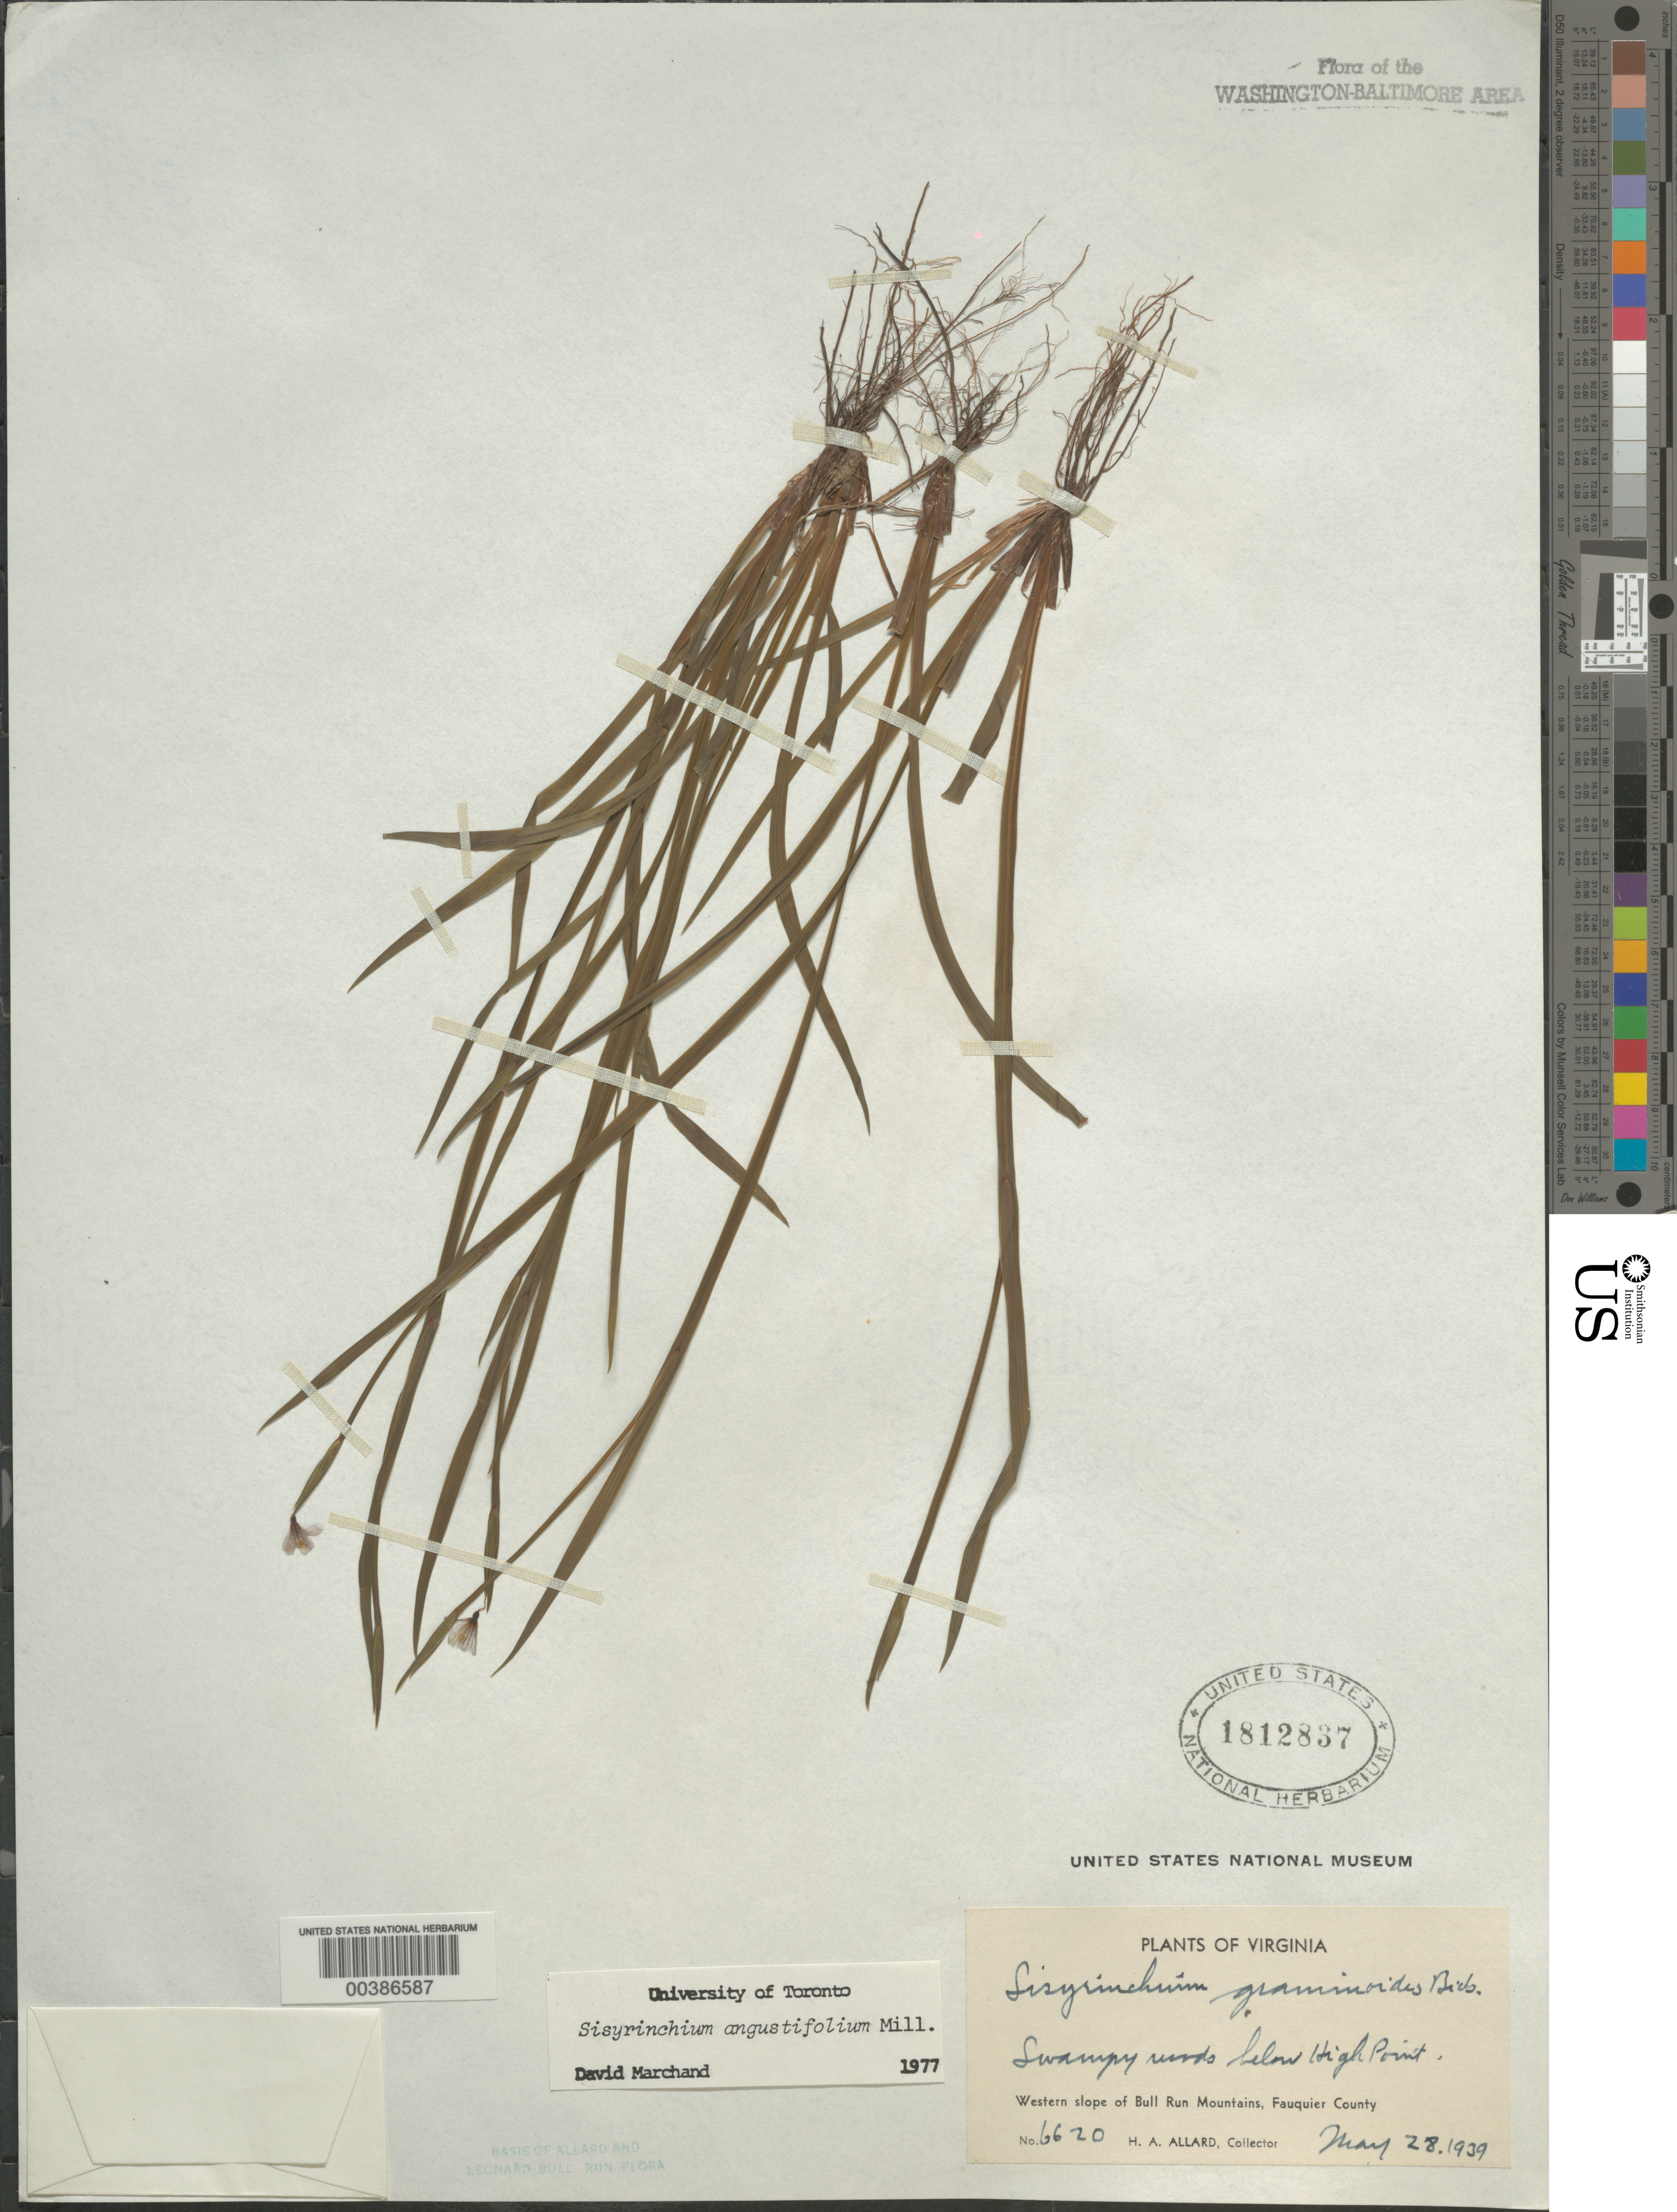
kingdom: Plantae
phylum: Tracheophyta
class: Liliopsida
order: Asparagales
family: Iridaceae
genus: Sisyrinchium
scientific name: Sisyrinchium angustifolium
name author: Mill.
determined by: Marchand, D.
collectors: H. A. Allard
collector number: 6620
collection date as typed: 28 May 1939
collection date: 1939-05-28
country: United States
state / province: Virginia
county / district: Fauquier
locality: Below High Point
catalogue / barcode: US 1812837